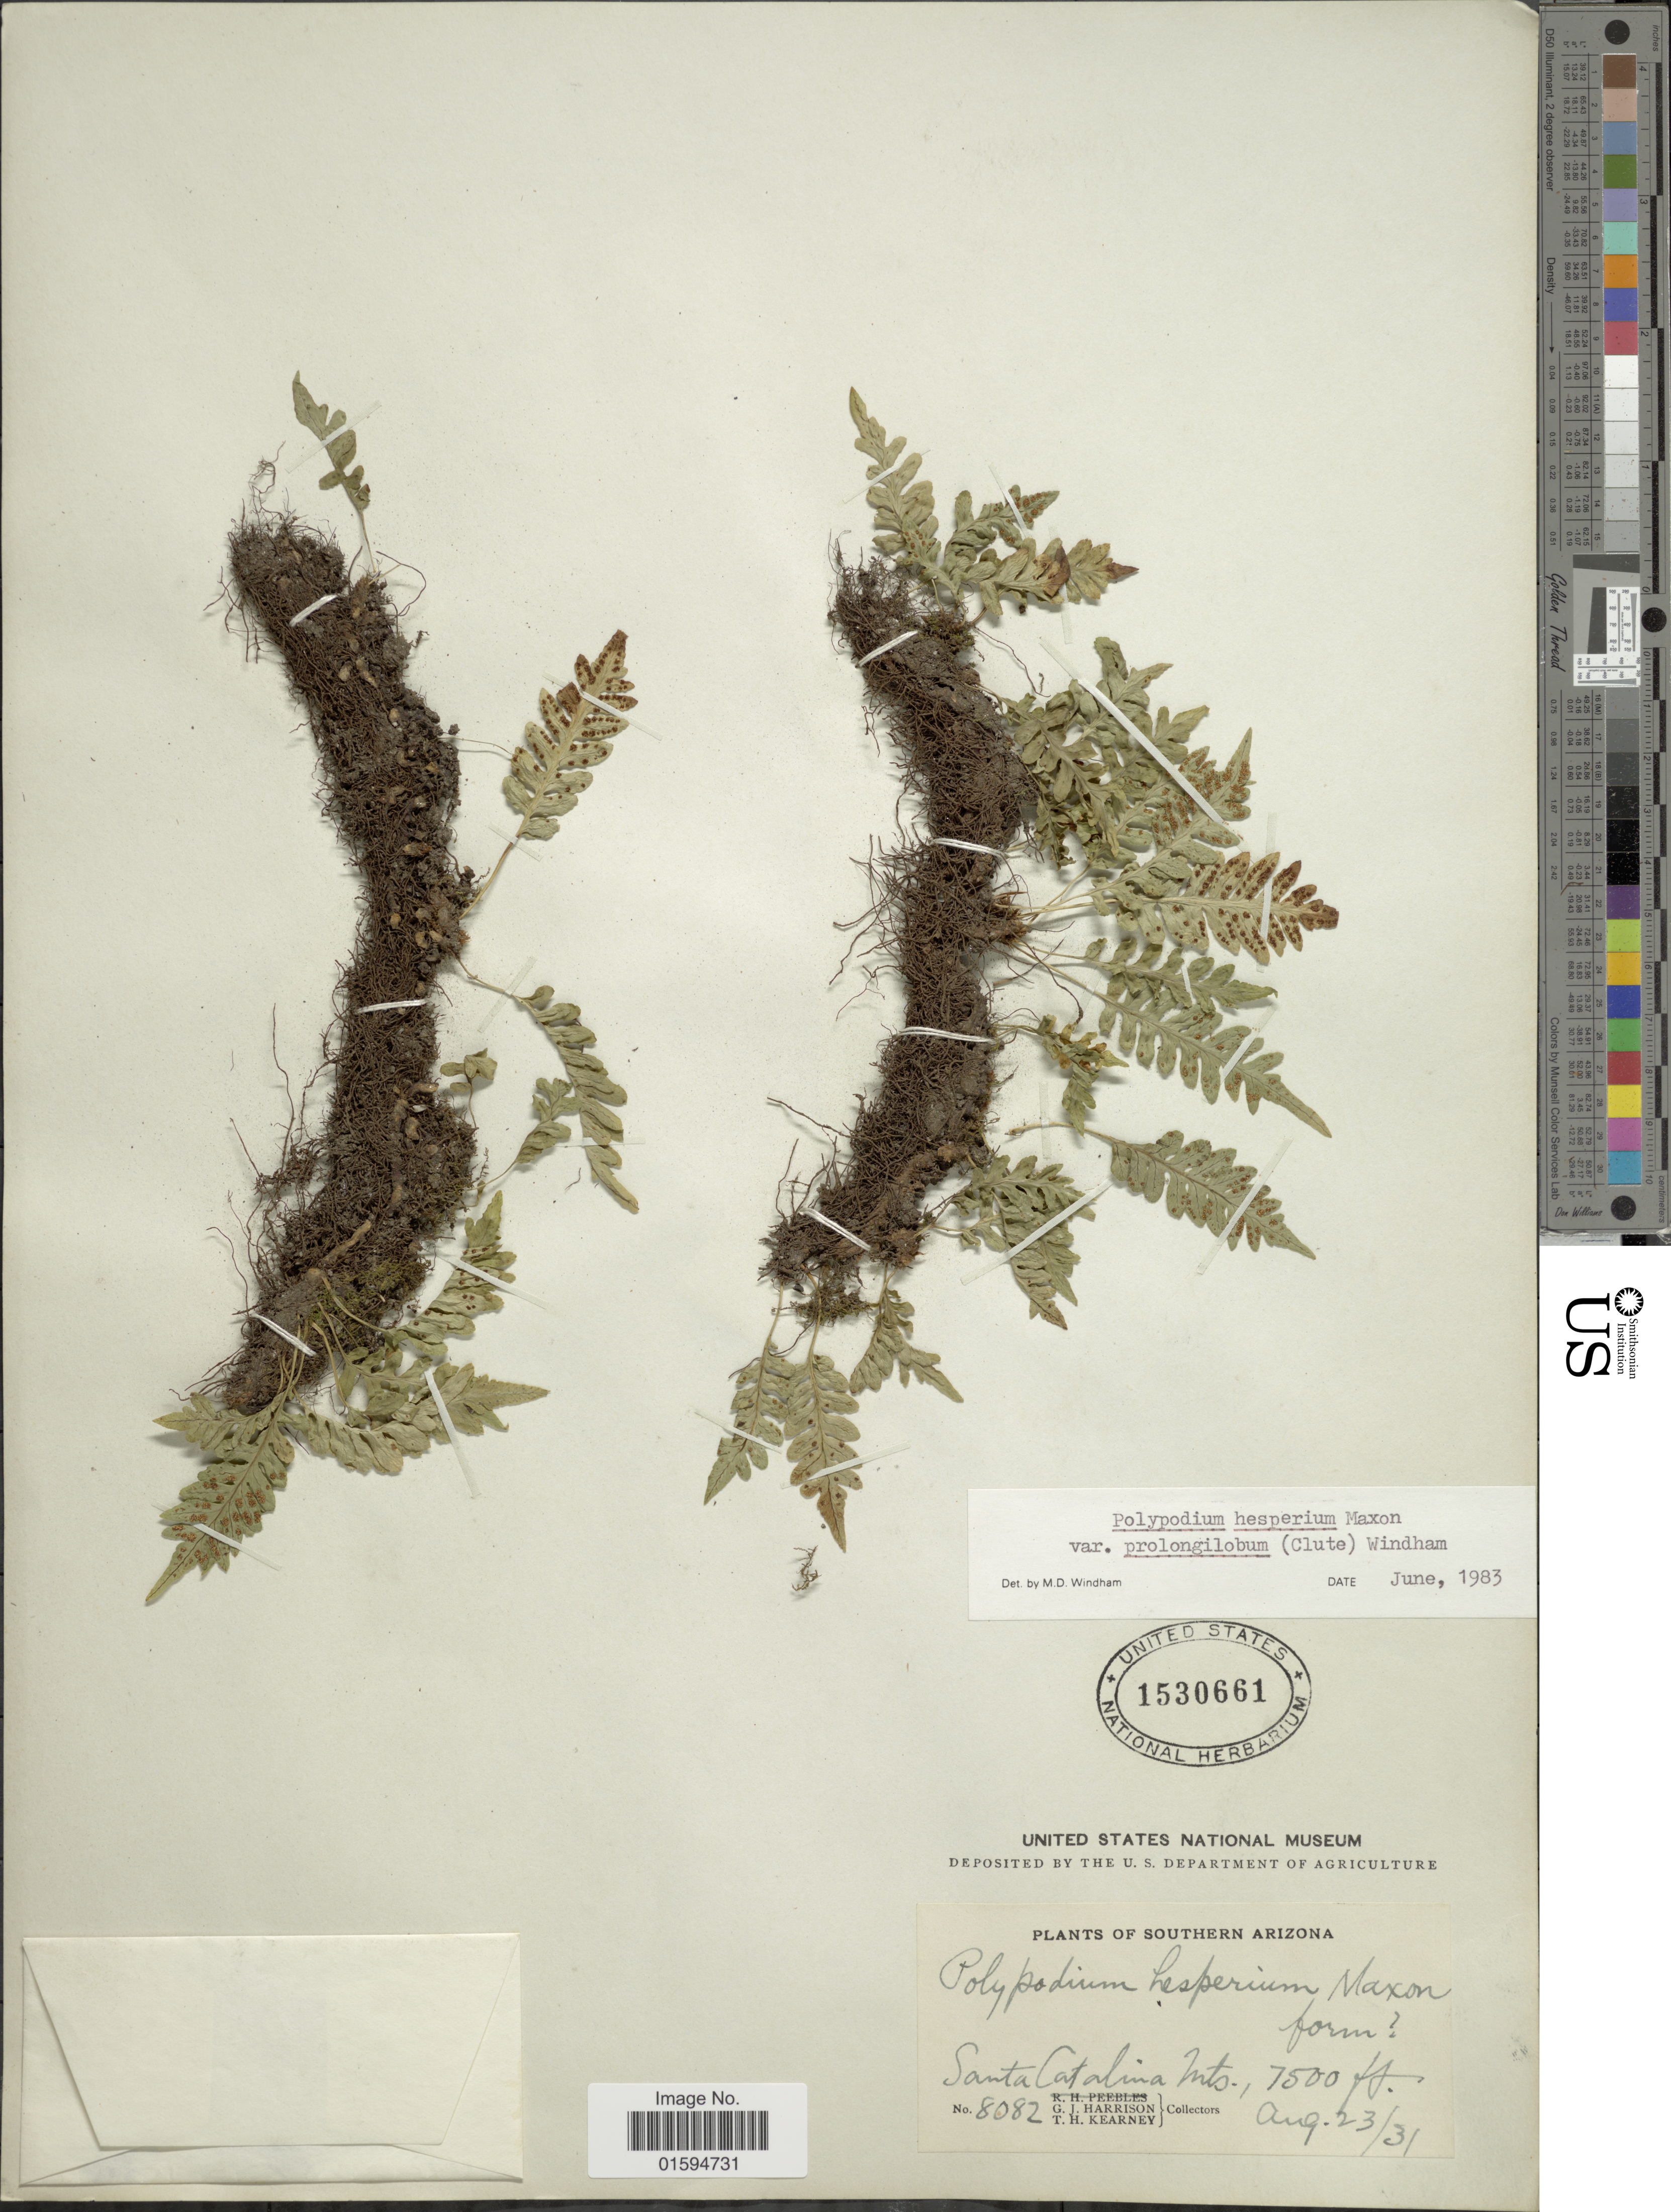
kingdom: Plantae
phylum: Tracheophyta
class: Polypodiopsida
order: Polypodiales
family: Polypodiaceae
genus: Polypodium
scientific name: Polypodium hesperium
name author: Maxon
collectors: G. J. Harrison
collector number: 8082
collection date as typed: Transcribed d/m/y: 23/8/31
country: United States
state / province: Arizona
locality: Southern Arizona, Santa Catalina Mts.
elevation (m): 2286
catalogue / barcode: US 1530661